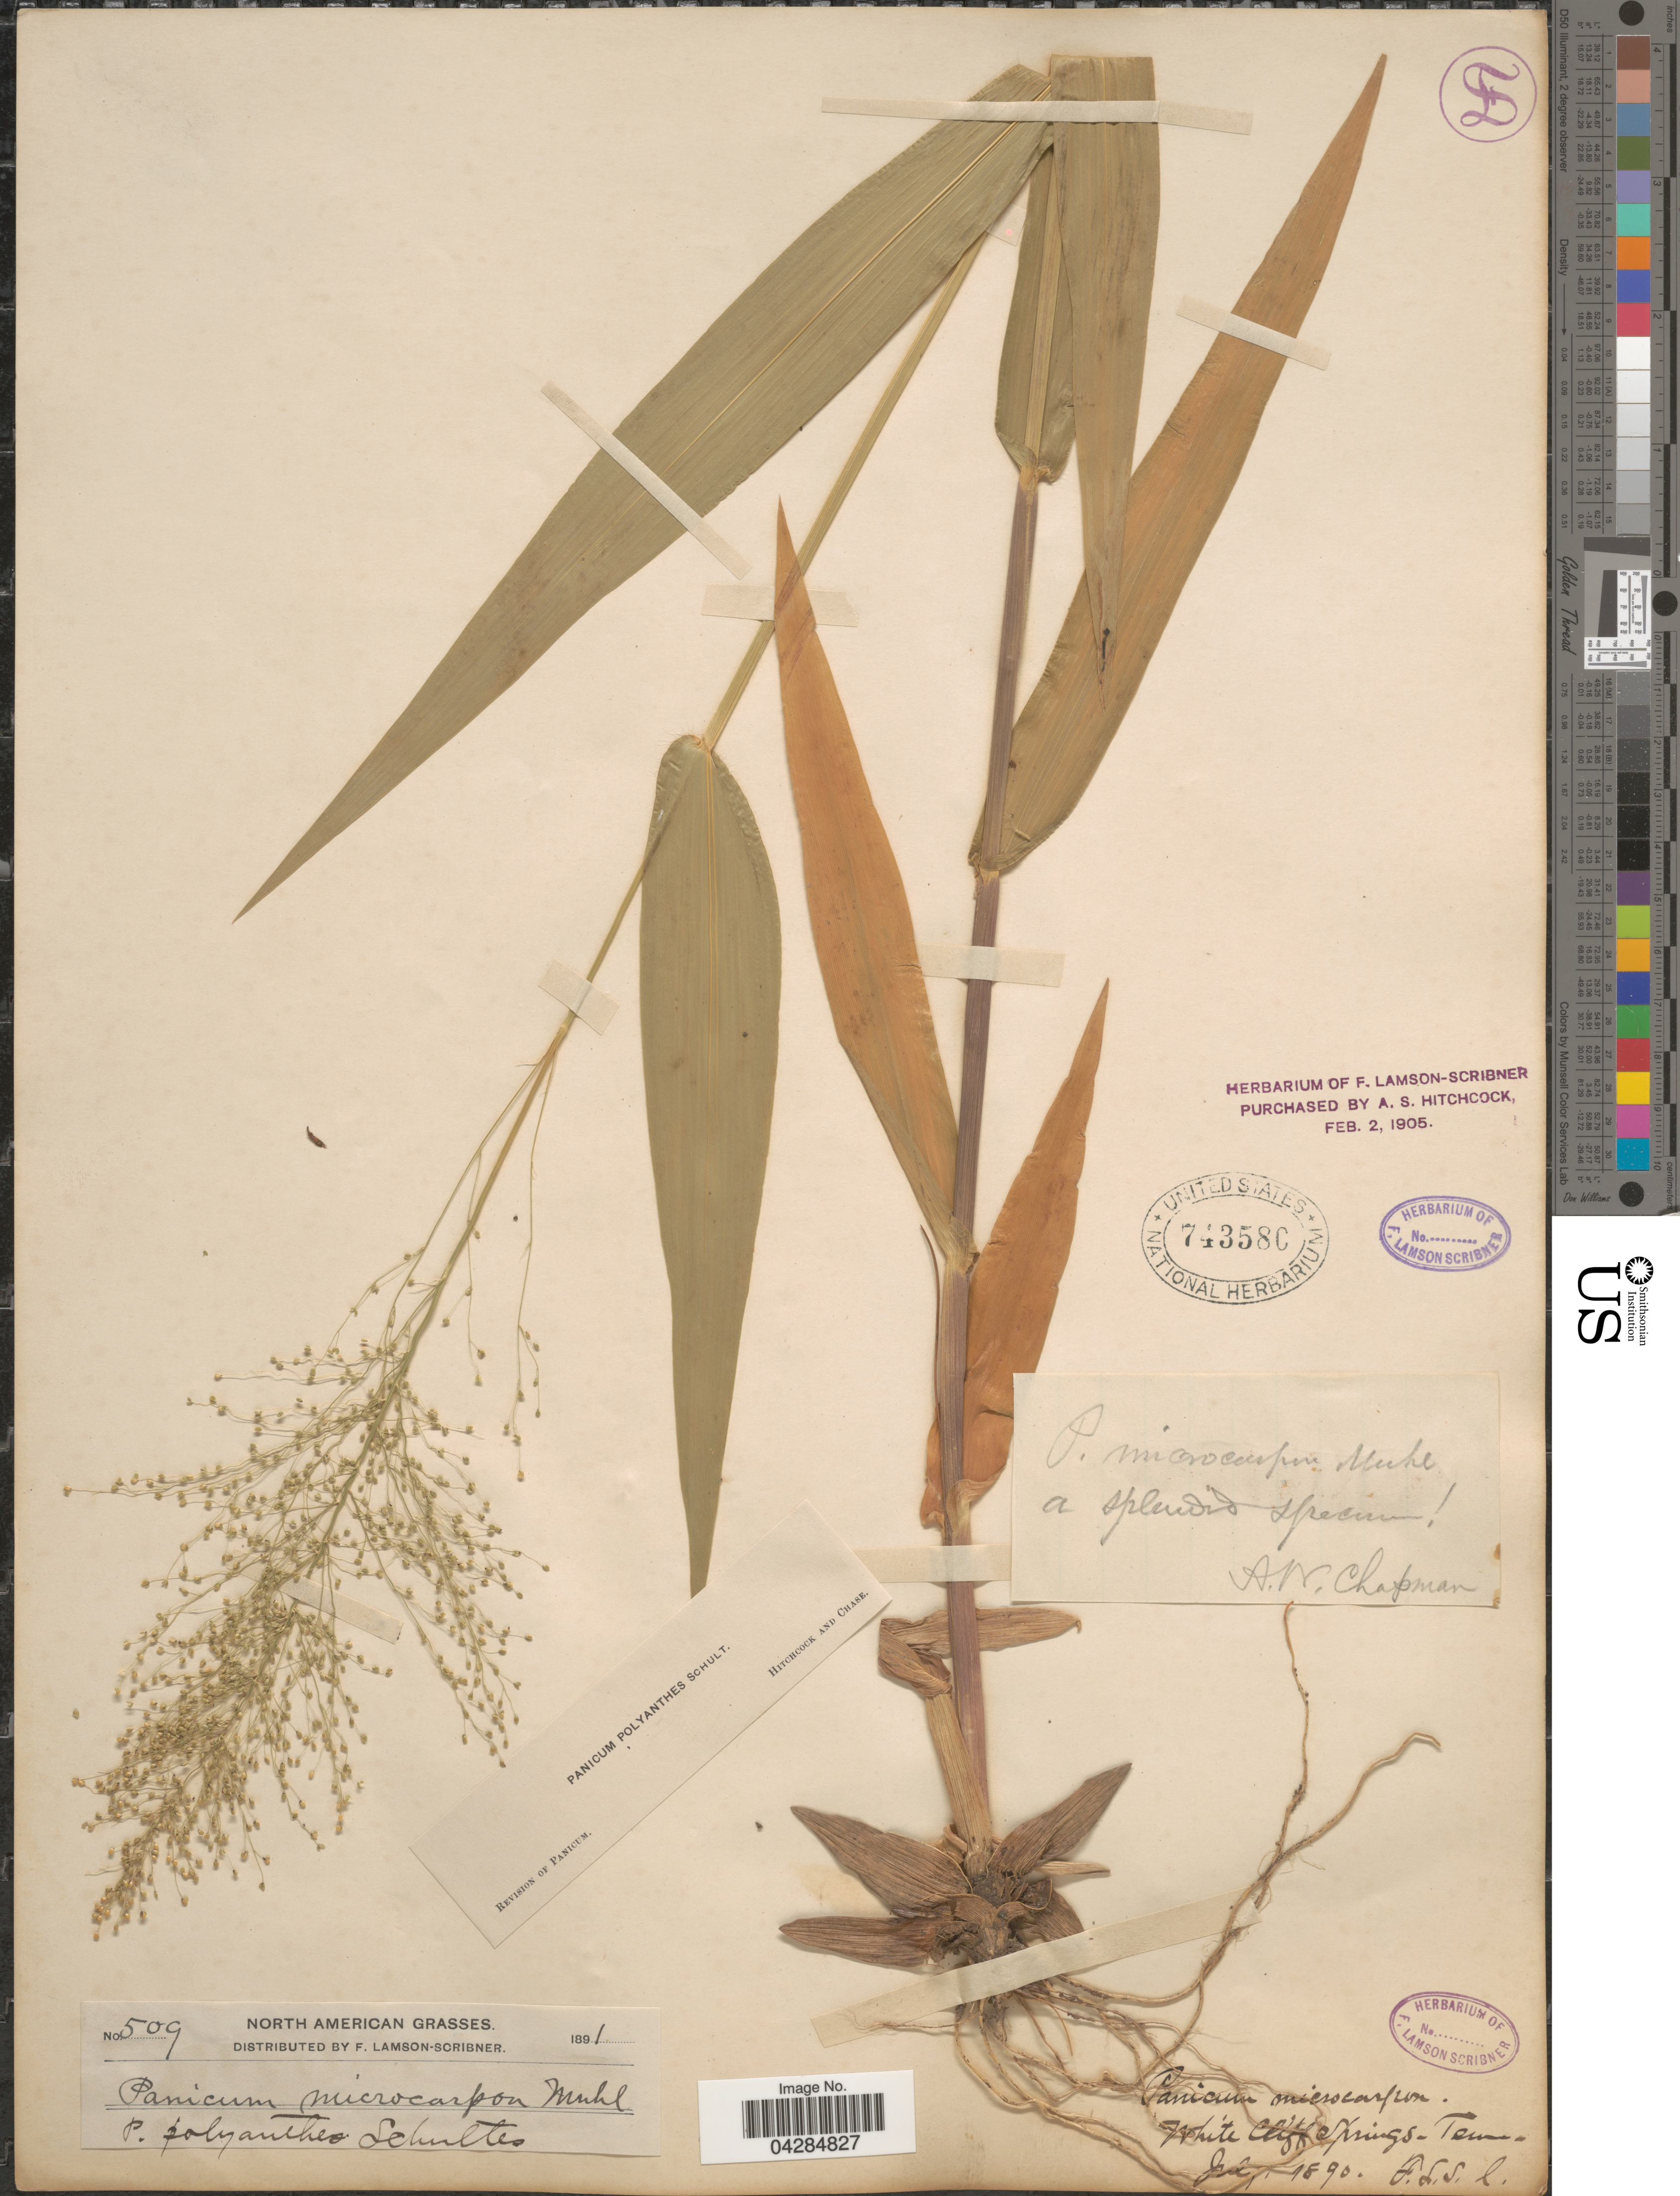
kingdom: Plantae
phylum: Tracheophyta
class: Liliopsida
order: Poales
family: Poaceae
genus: Dichanthelium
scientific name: Dichanthelium polyanthes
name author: (Schult.) Mohlenbr.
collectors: F. Lamson-Scribner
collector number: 509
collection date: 1890-07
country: United States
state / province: Tennessee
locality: White Cliff Springs.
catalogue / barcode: US 743580